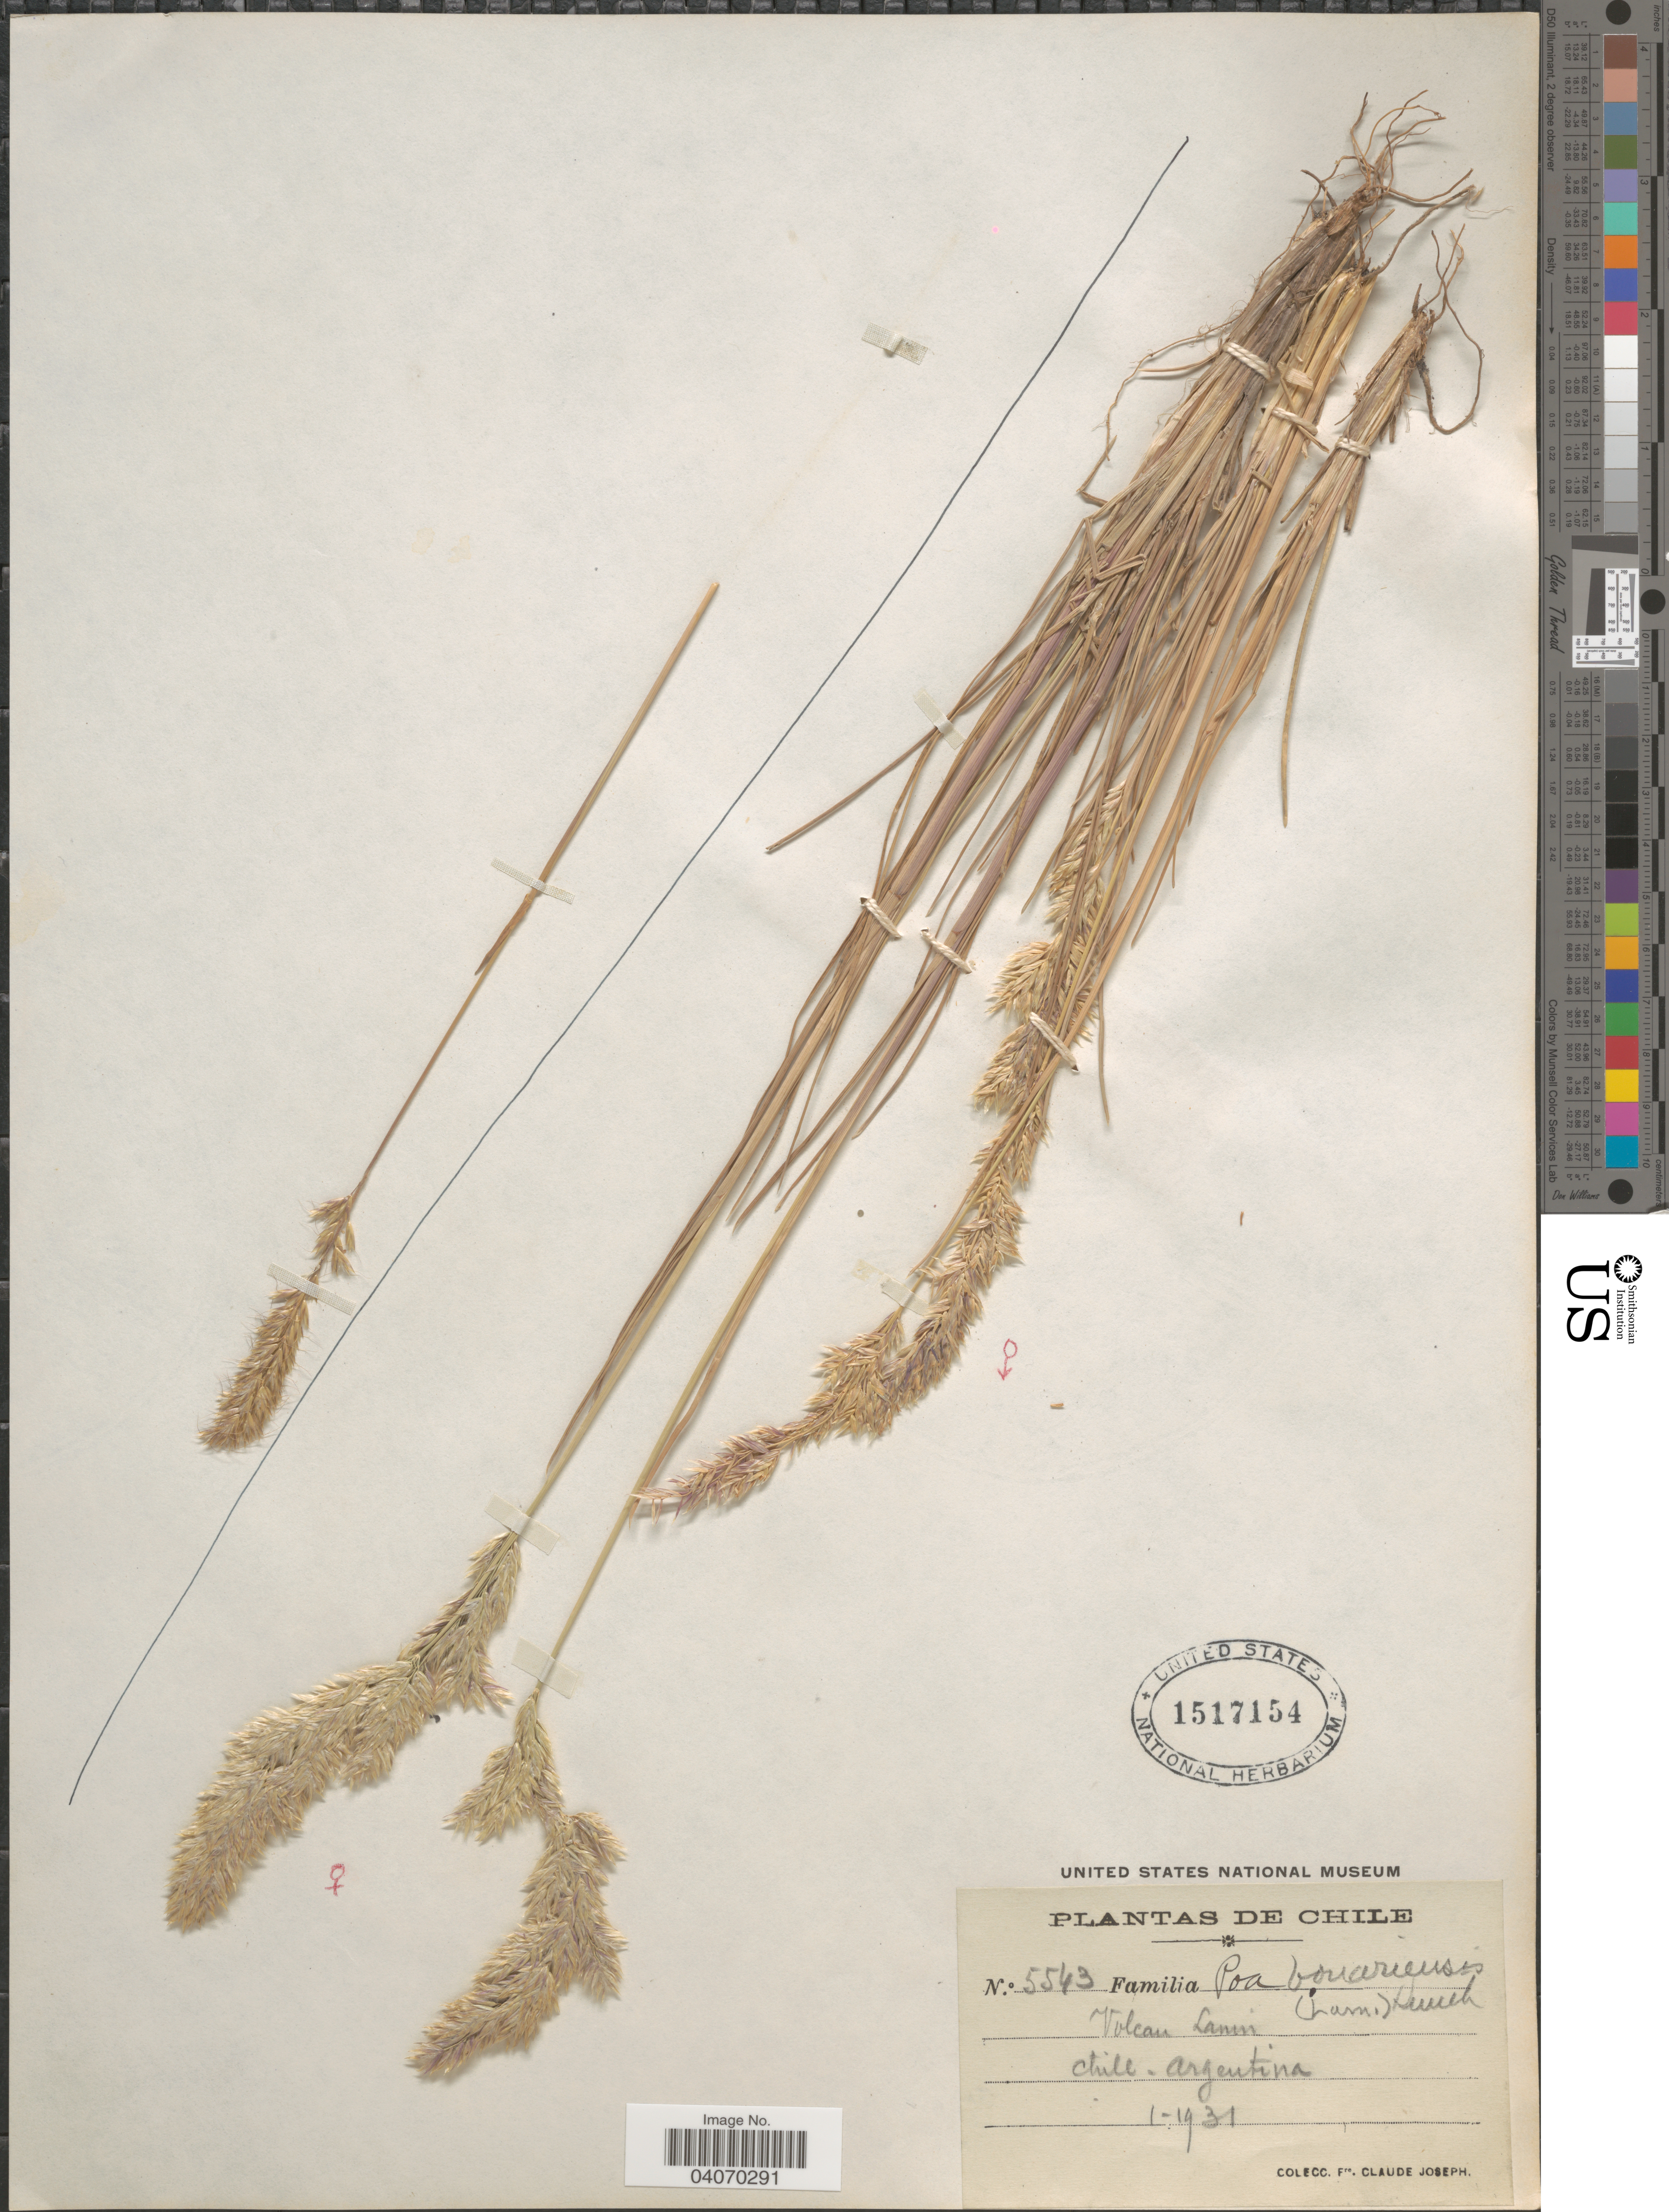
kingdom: Plantae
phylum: Tracheophyta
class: Liliopsida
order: Poales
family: Poaceae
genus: Poa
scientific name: Poa bonariensis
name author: (Lam.) Kunth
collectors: Bro. Claude-Joseph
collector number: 5543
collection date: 1931-01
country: Chile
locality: Volcan Lanin.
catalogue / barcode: US 1517154